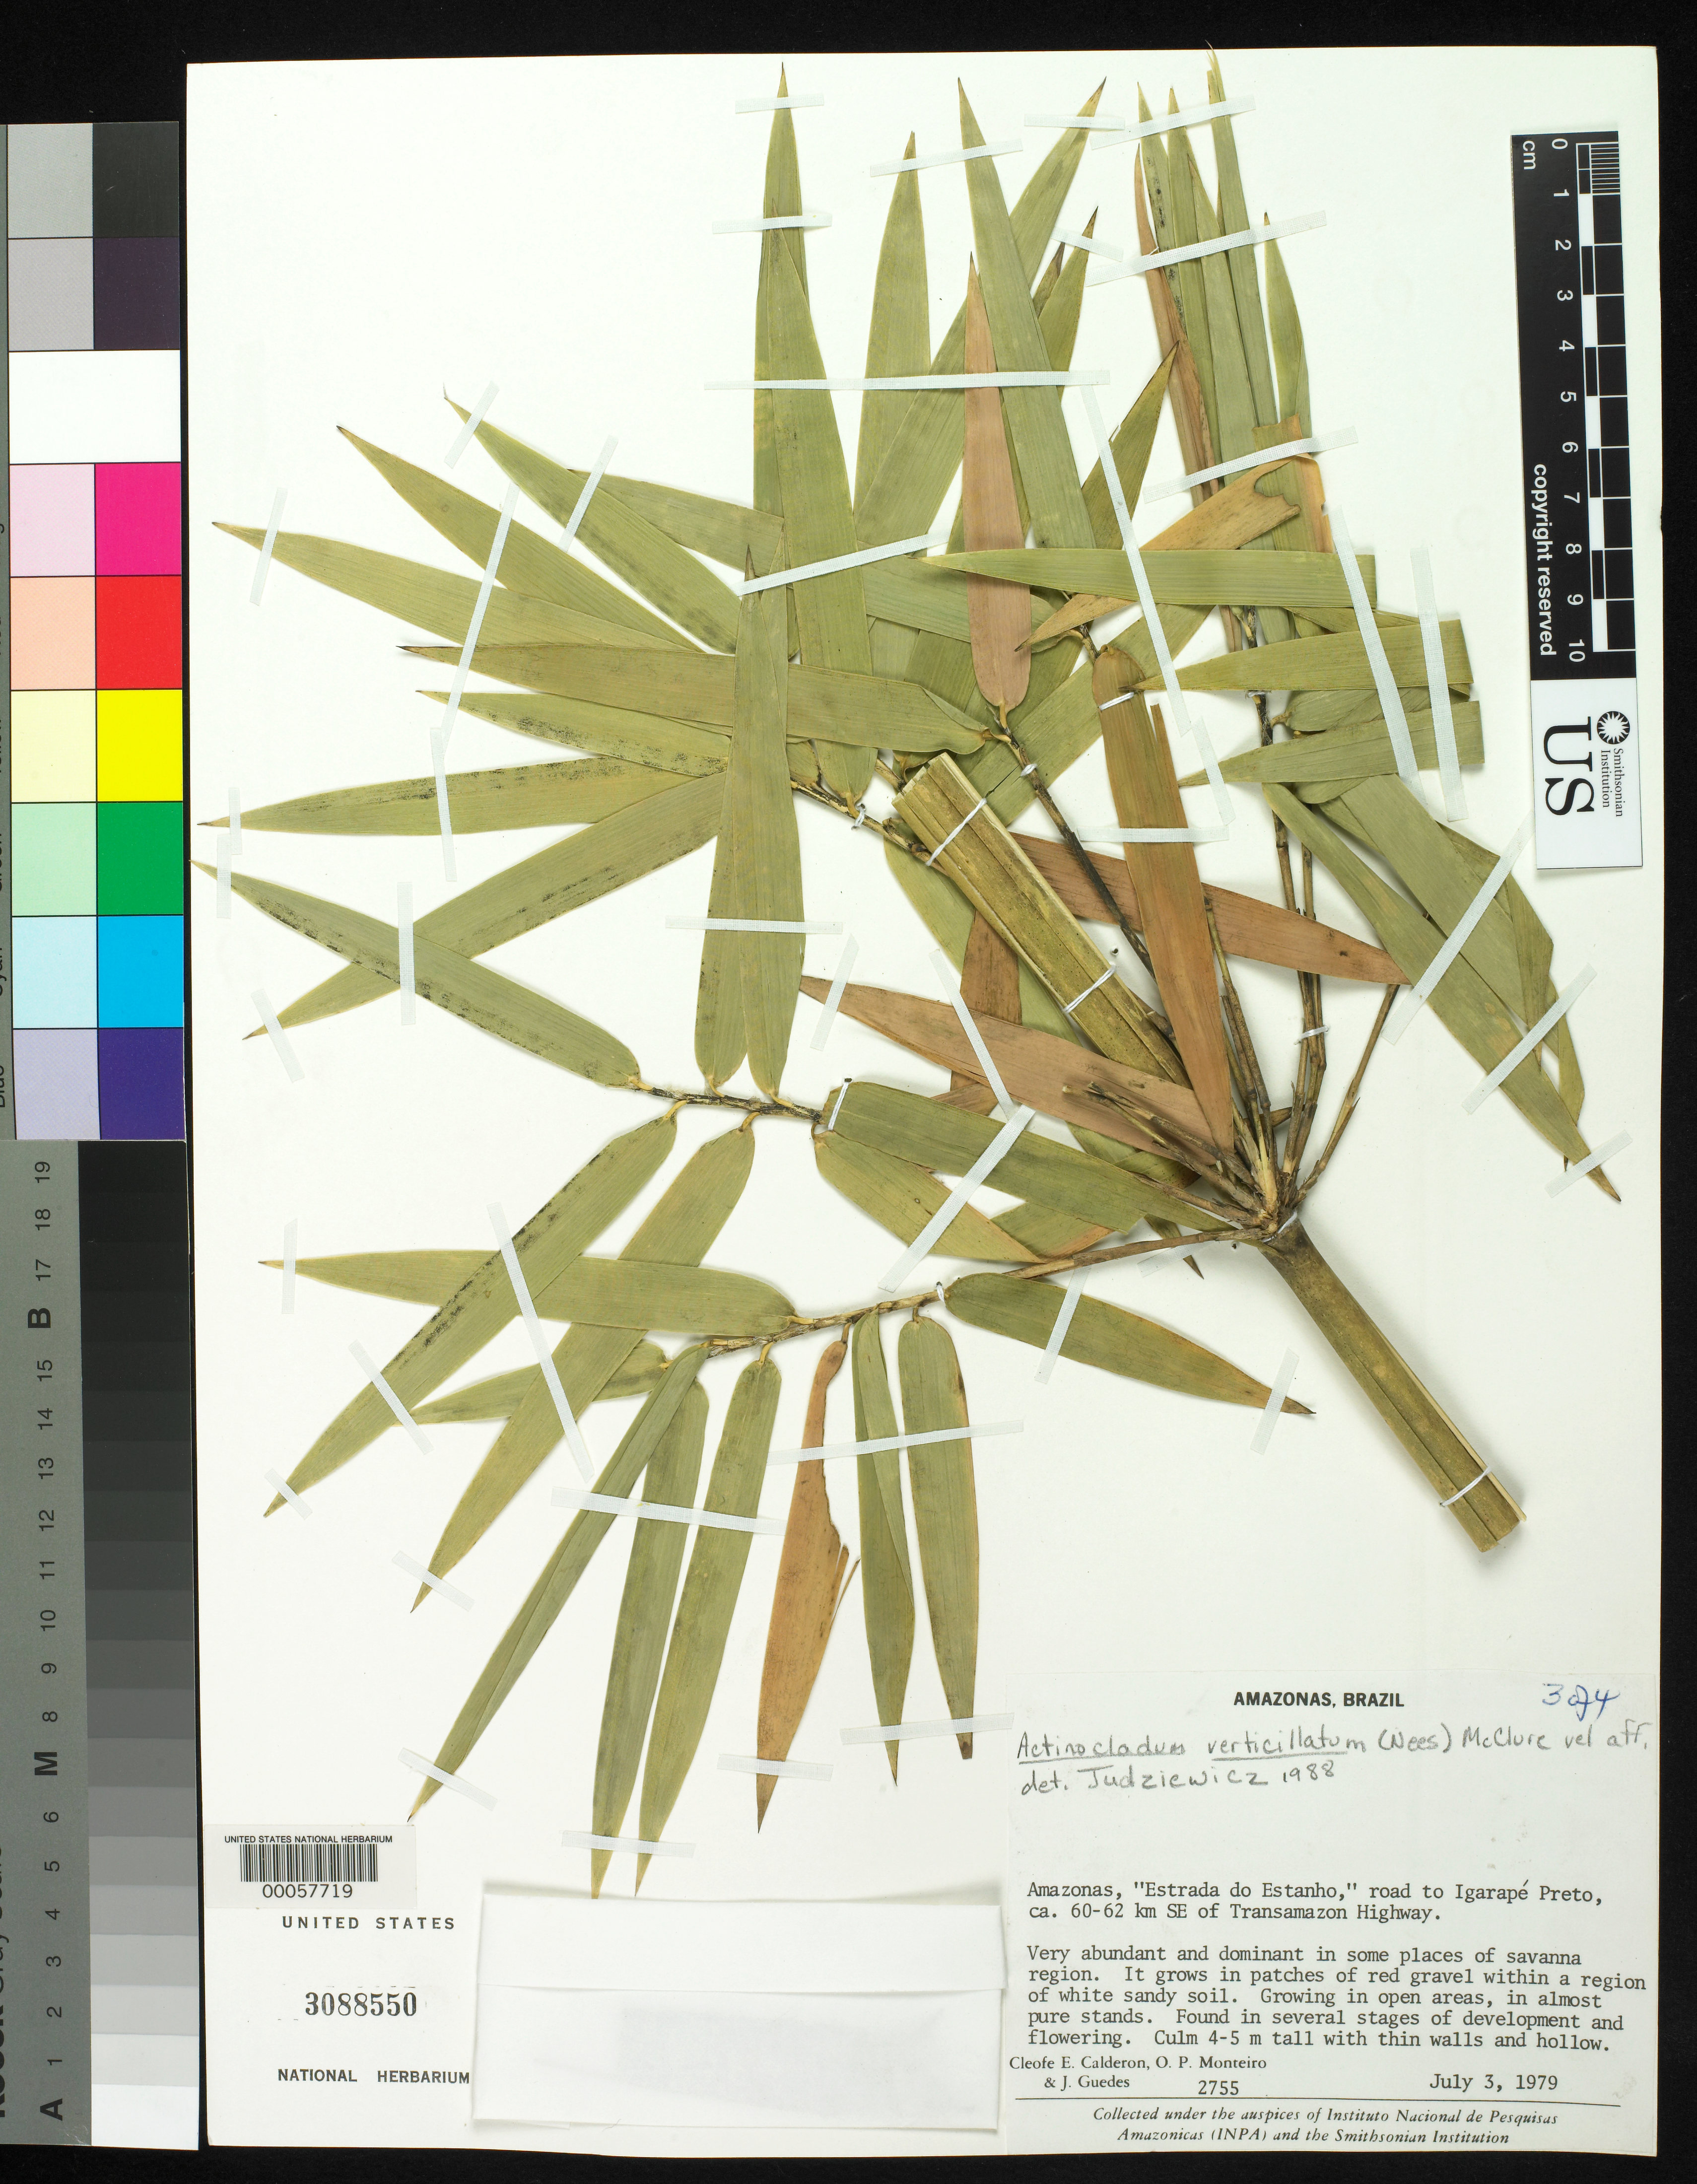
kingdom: Plantae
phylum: Tracheophyta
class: Liliopsida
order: Poales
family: Poaceae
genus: Actinocladum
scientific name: Actinocladum verticillatum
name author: (Nees) McClure ex Soderstr.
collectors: C. E. Calderón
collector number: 2755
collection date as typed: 03 Jul 1979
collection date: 1979-07-03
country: Brazil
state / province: Amazonas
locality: "estrada do estanho," road to igarape preto, 60-62 km se of transamazon hwy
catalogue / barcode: US 3088550